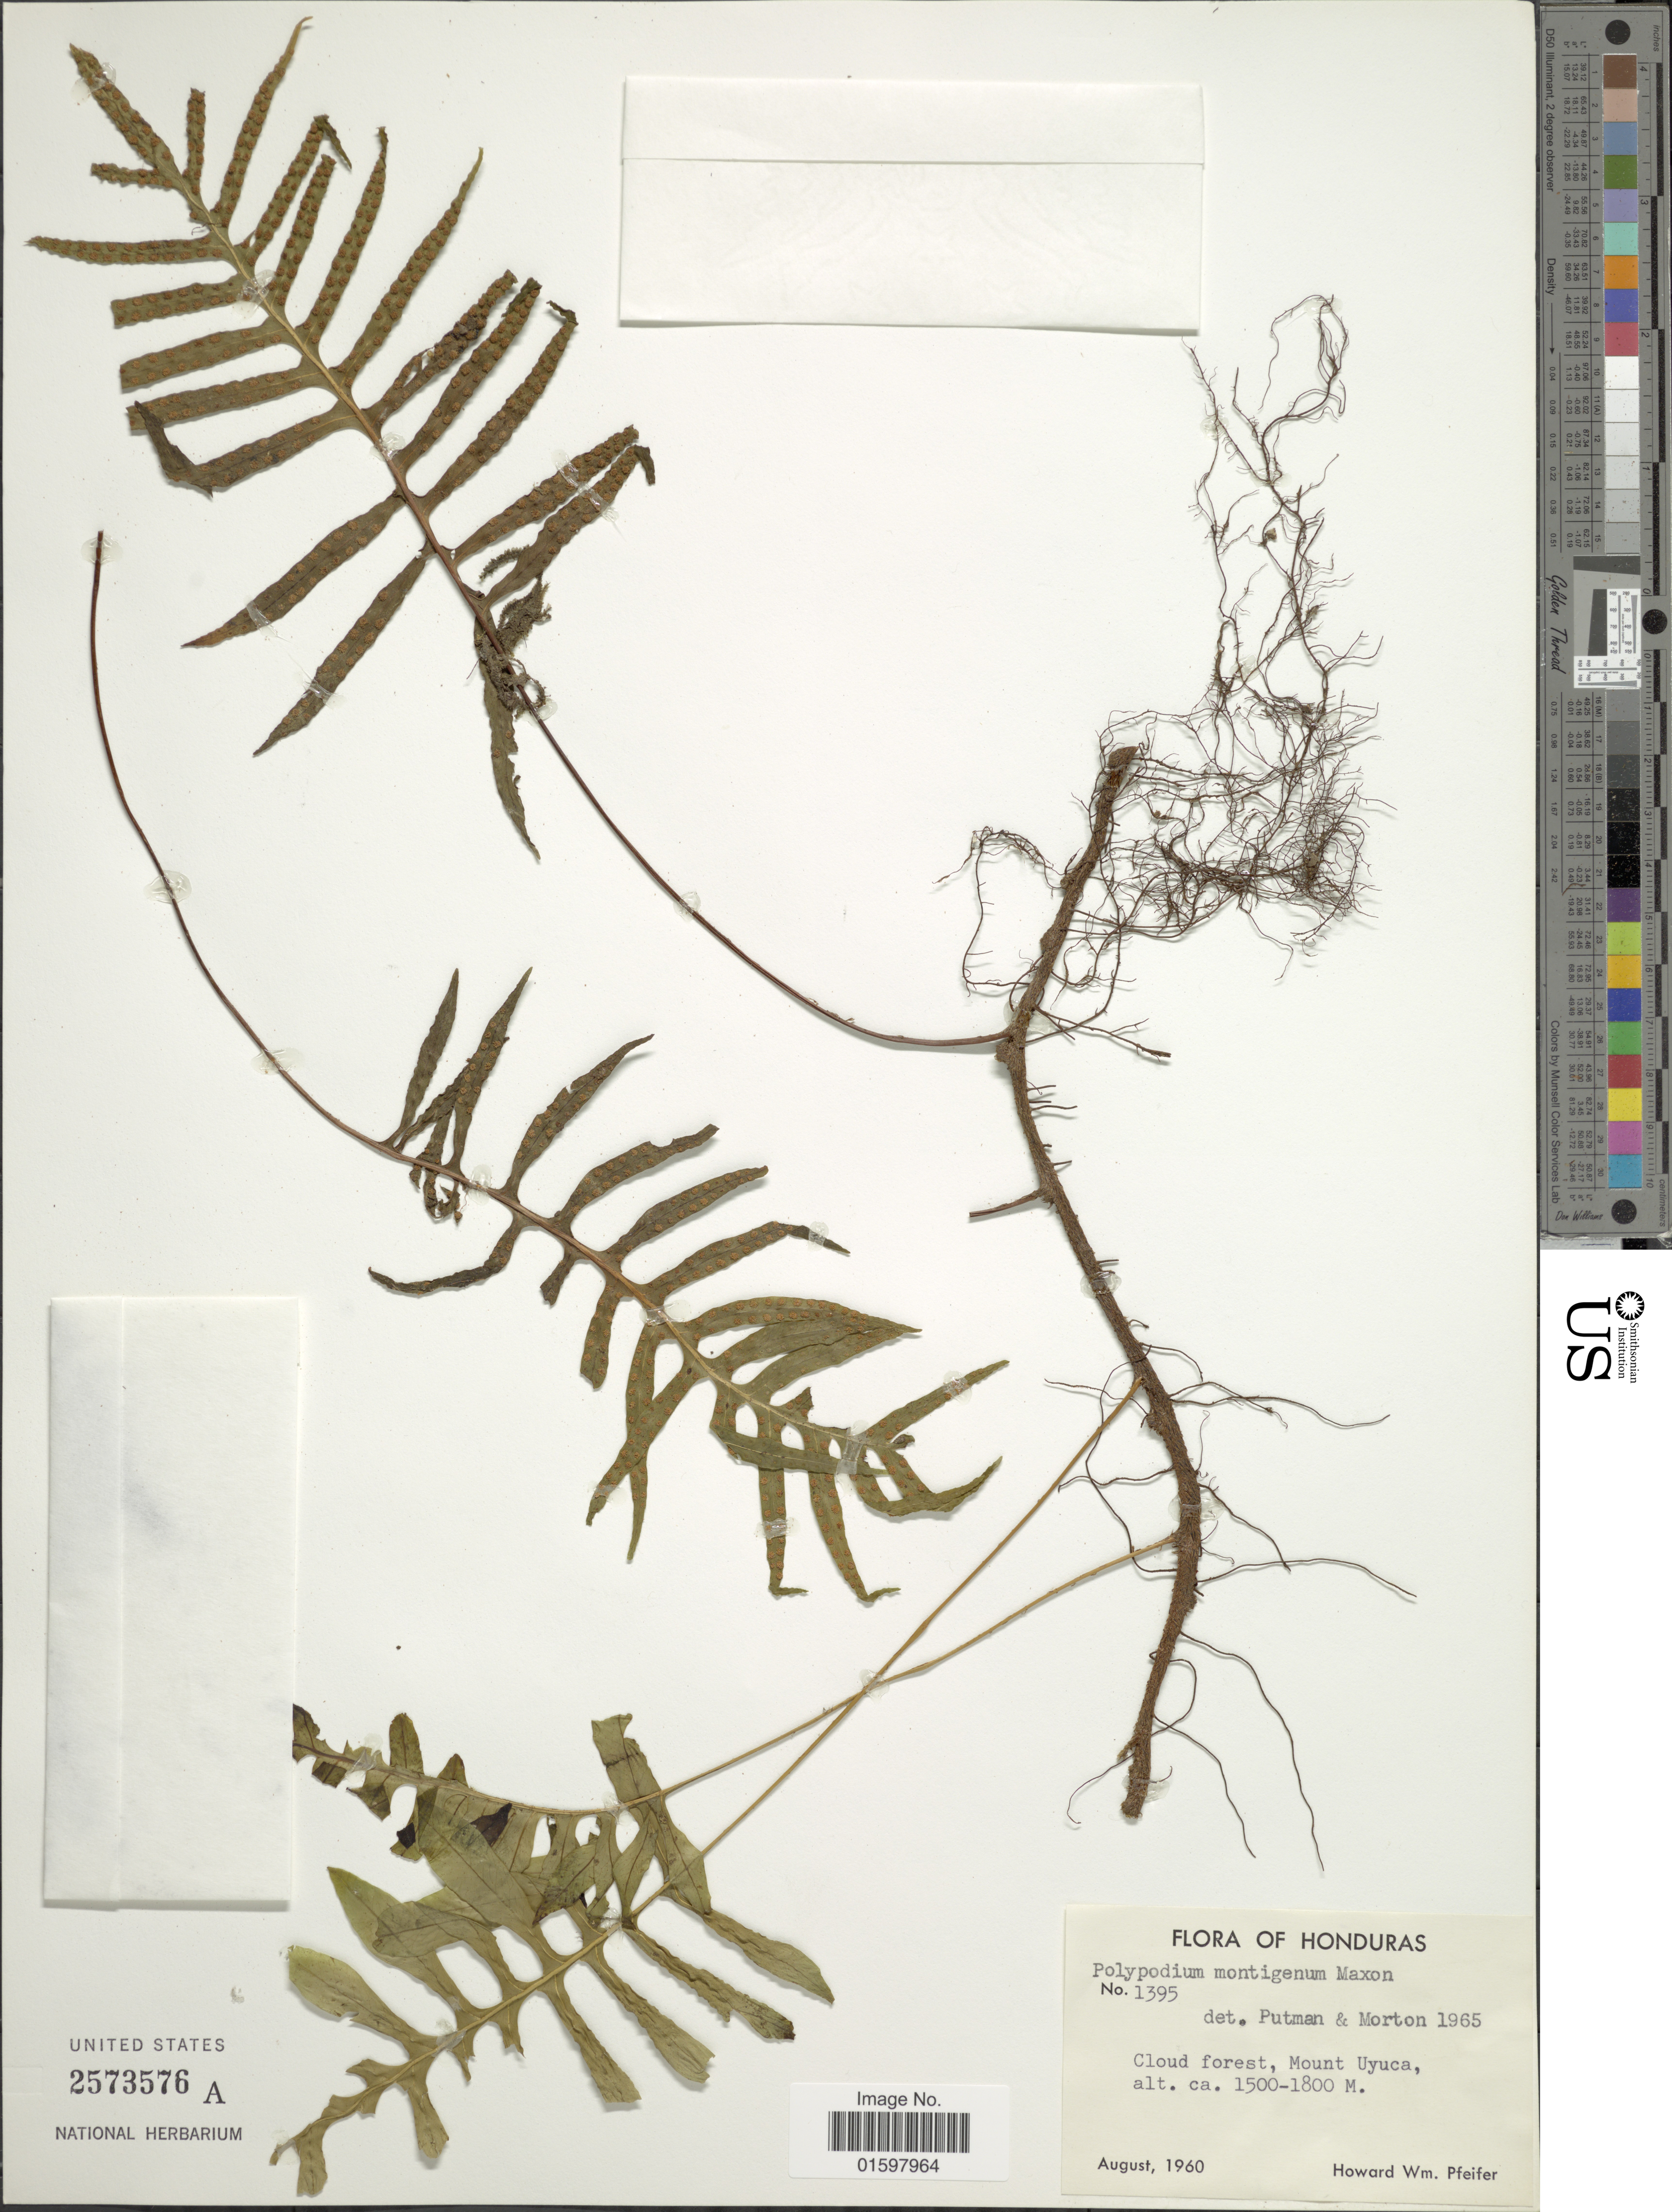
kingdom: Plantae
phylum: Tracheophyta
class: Polypodiopsida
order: Polypodiales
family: Polypodiaceae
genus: Pleopeltis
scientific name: Pleopeltis montigena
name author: (Maxon) A.R. Sm. & Tejero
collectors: H. W. Pfeifer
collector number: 1395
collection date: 1960-08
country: Honduras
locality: Cloud forest, Mount Uyuca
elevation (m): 1500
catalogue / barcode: US 2573576A